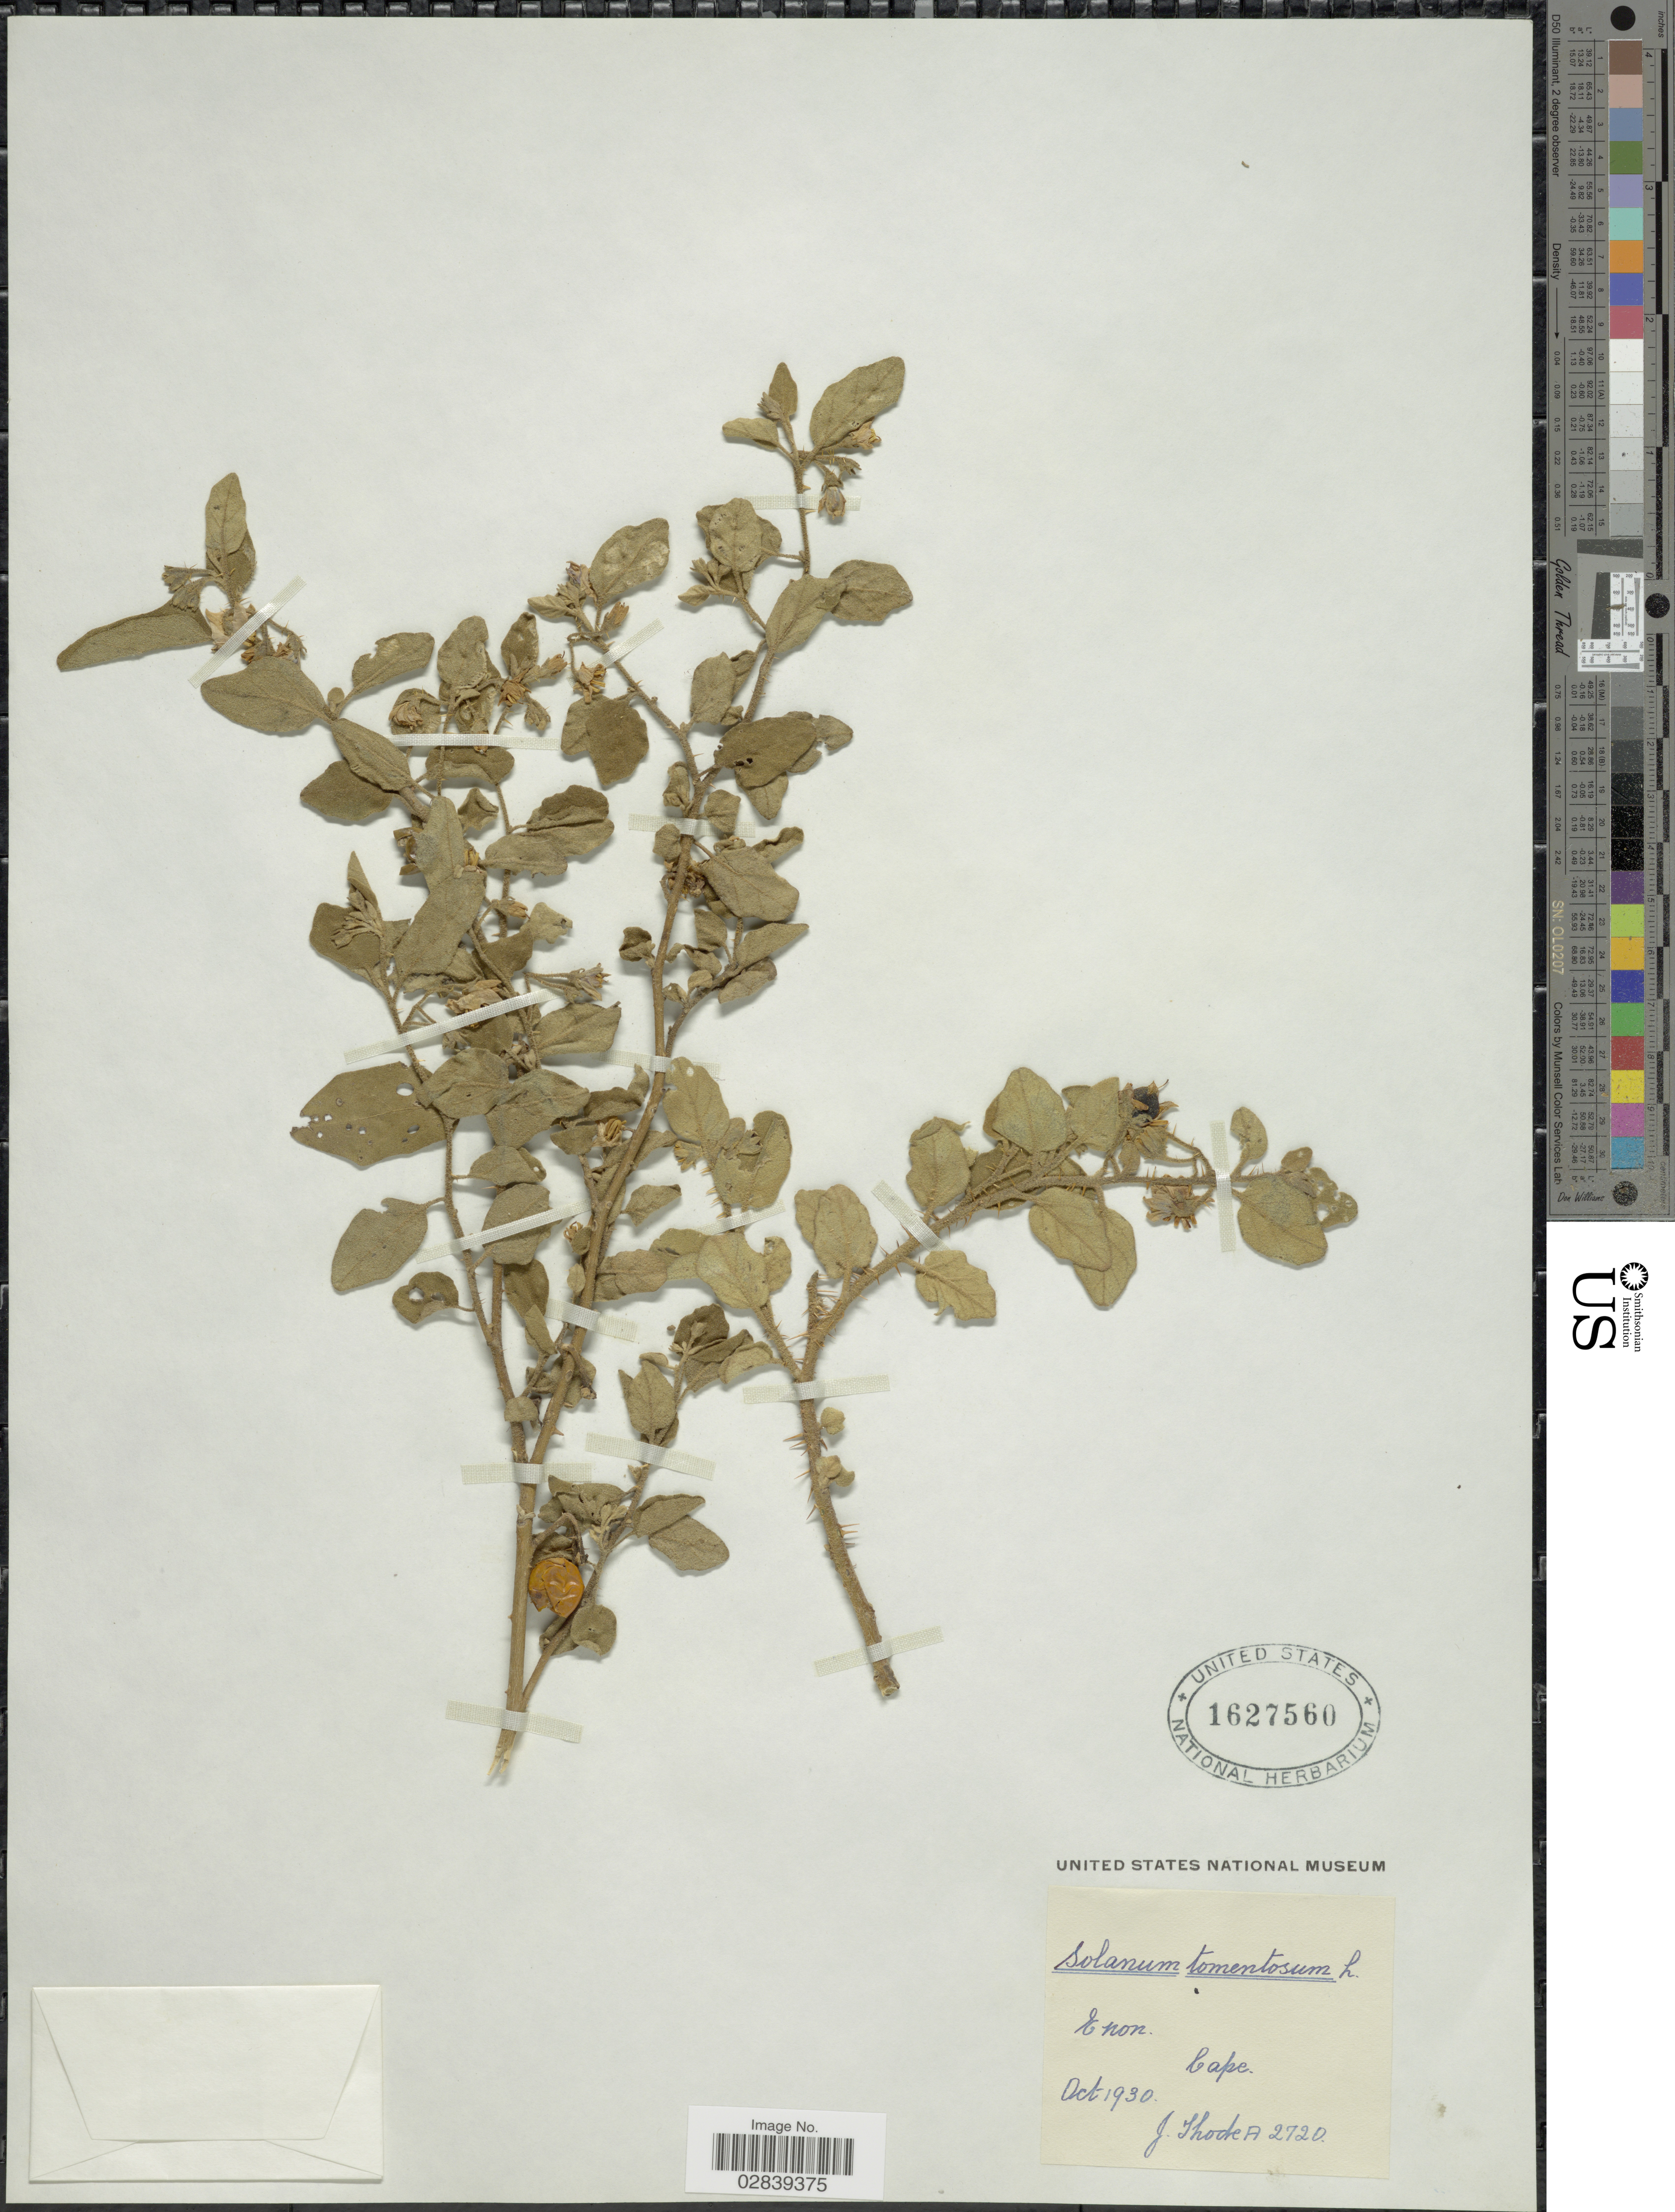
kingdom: Plantae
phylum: Tracheophyta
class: Magnoliopsida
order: Solanales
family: Solanaceae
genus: Solanum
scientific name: Solanum tomentosum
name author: L.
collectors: J. Thode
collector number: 2720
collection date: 1930-10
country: South Africa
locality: Cape.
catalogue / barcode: US 1627560